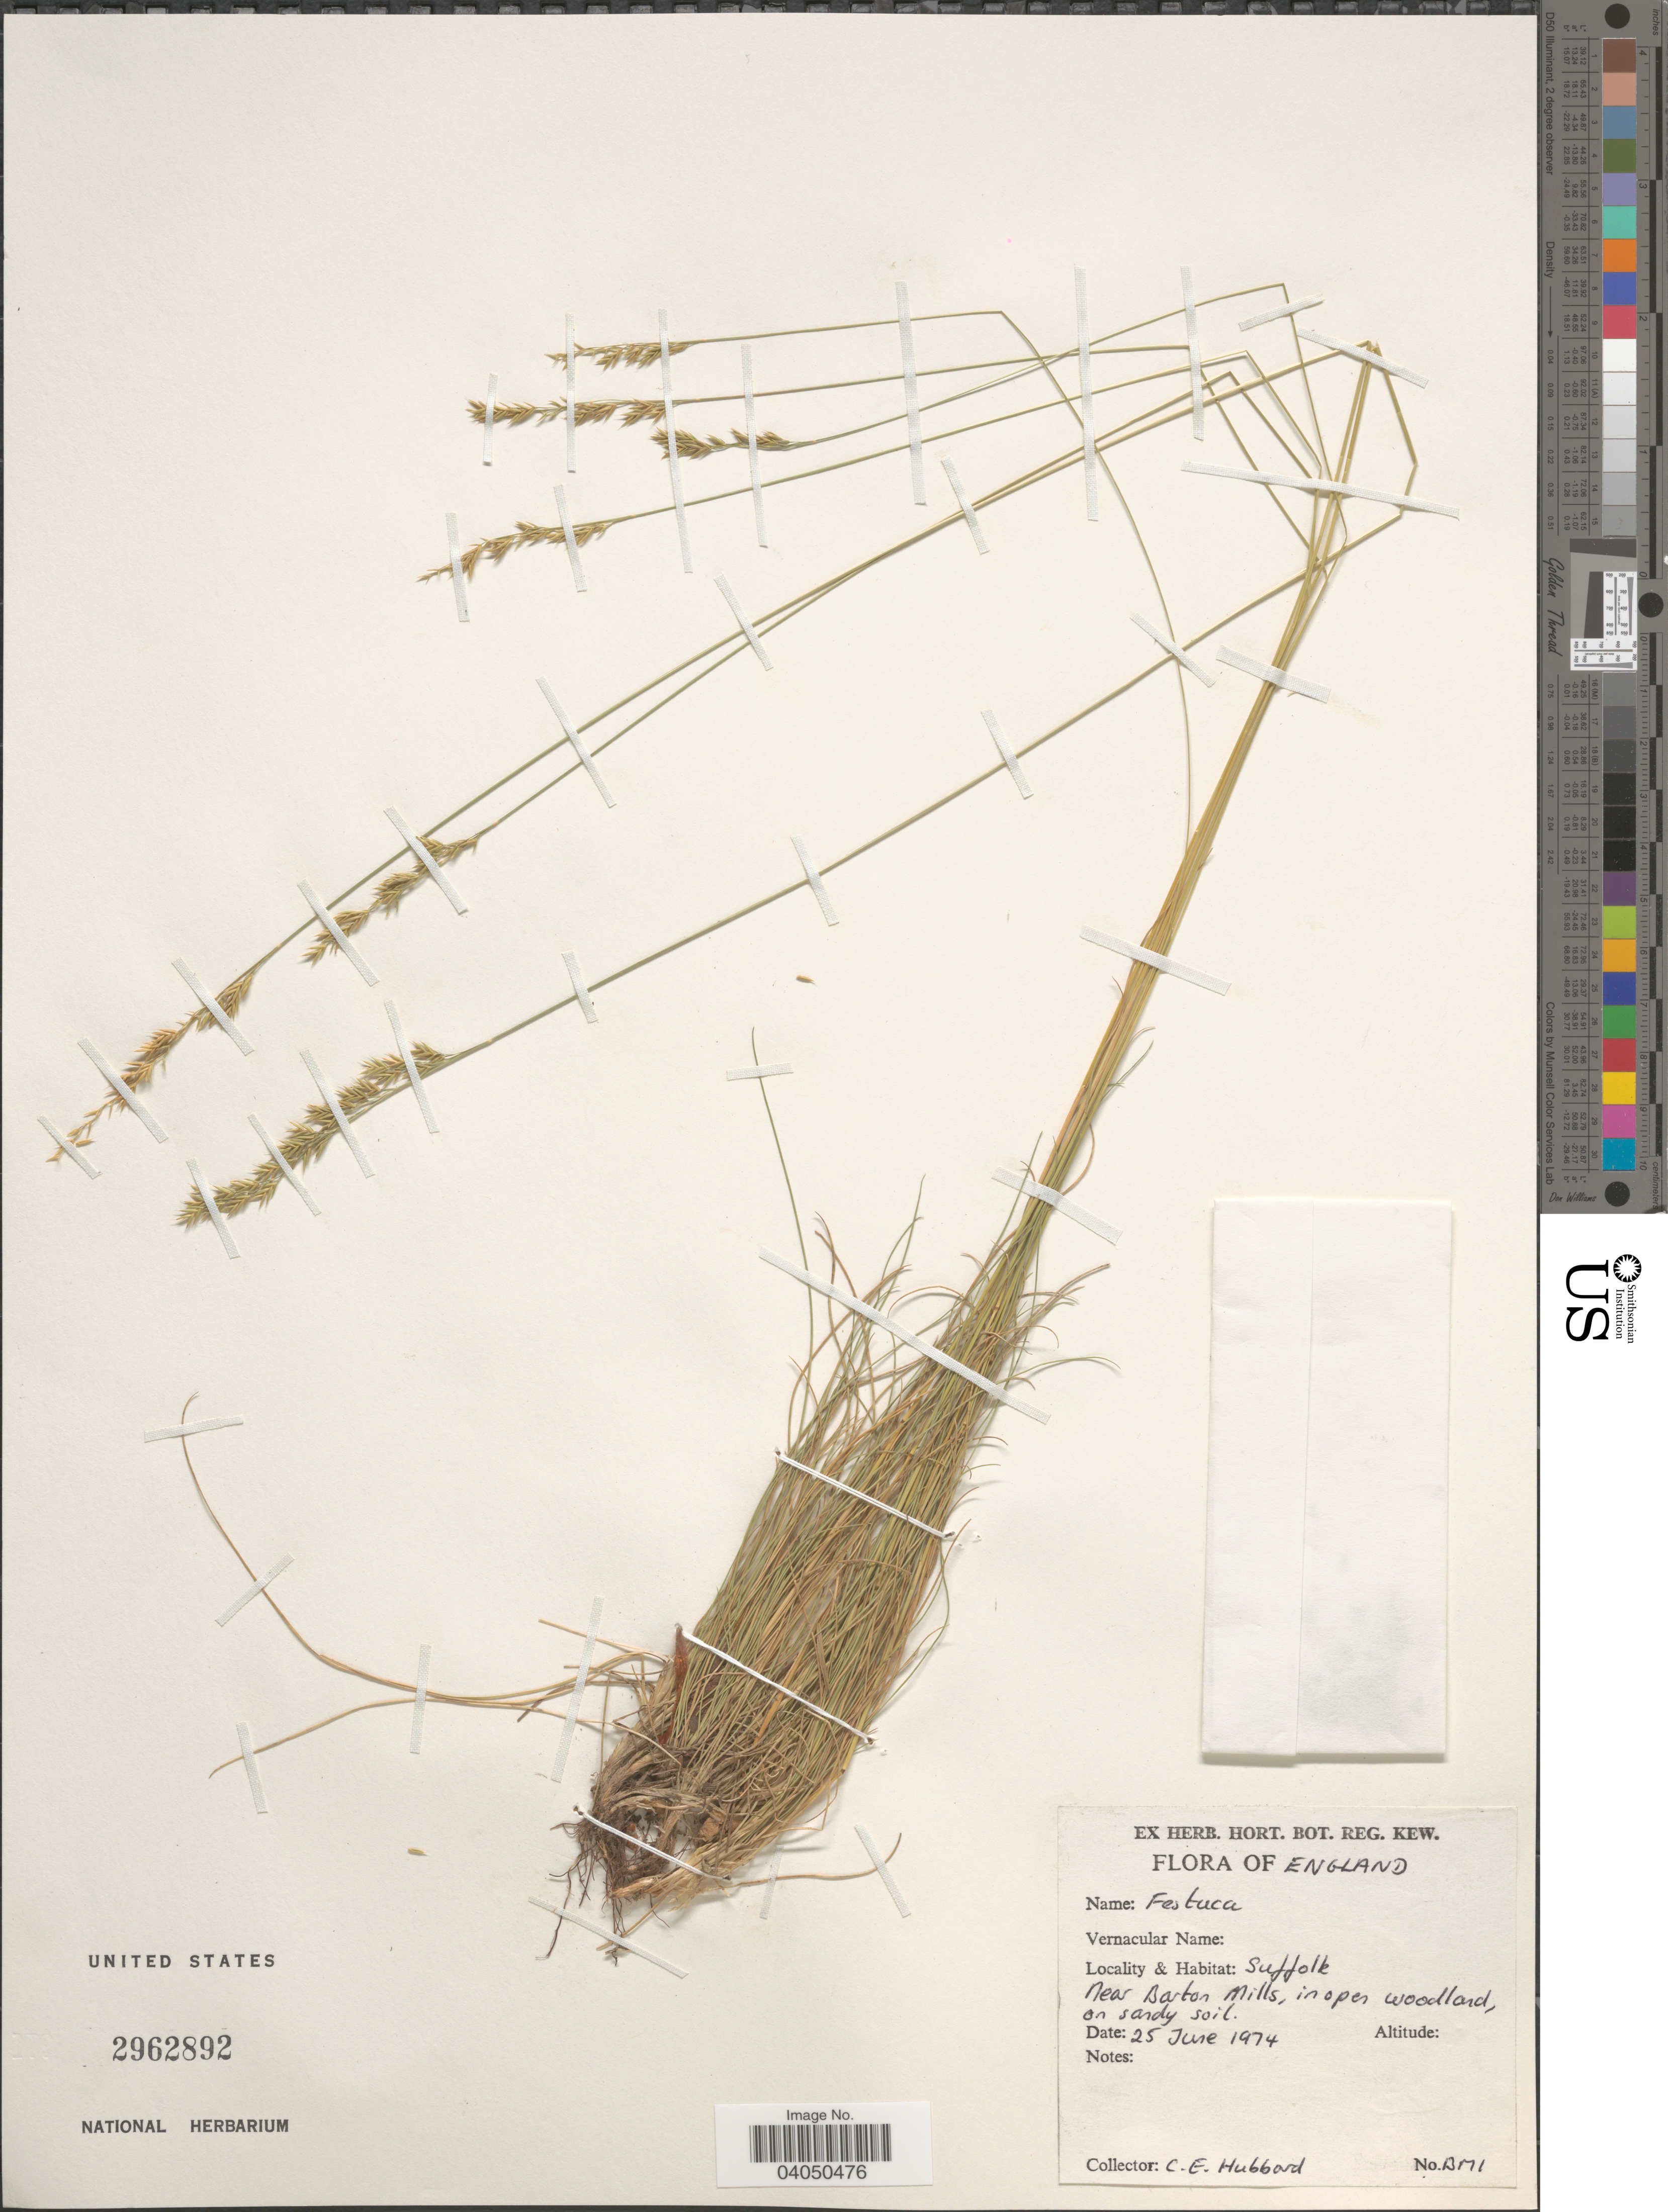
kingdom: Plantae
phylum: Tracheophyta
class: Liliopsida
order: Poales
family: Poaceae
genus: Festuca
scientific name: Festuca sp.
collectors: C. E. Hubbard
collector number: BM 1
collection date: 1974-06-25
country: United Kingdom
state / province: England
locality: Suffolk. Near Barton Mills.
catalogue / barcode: US 2962892